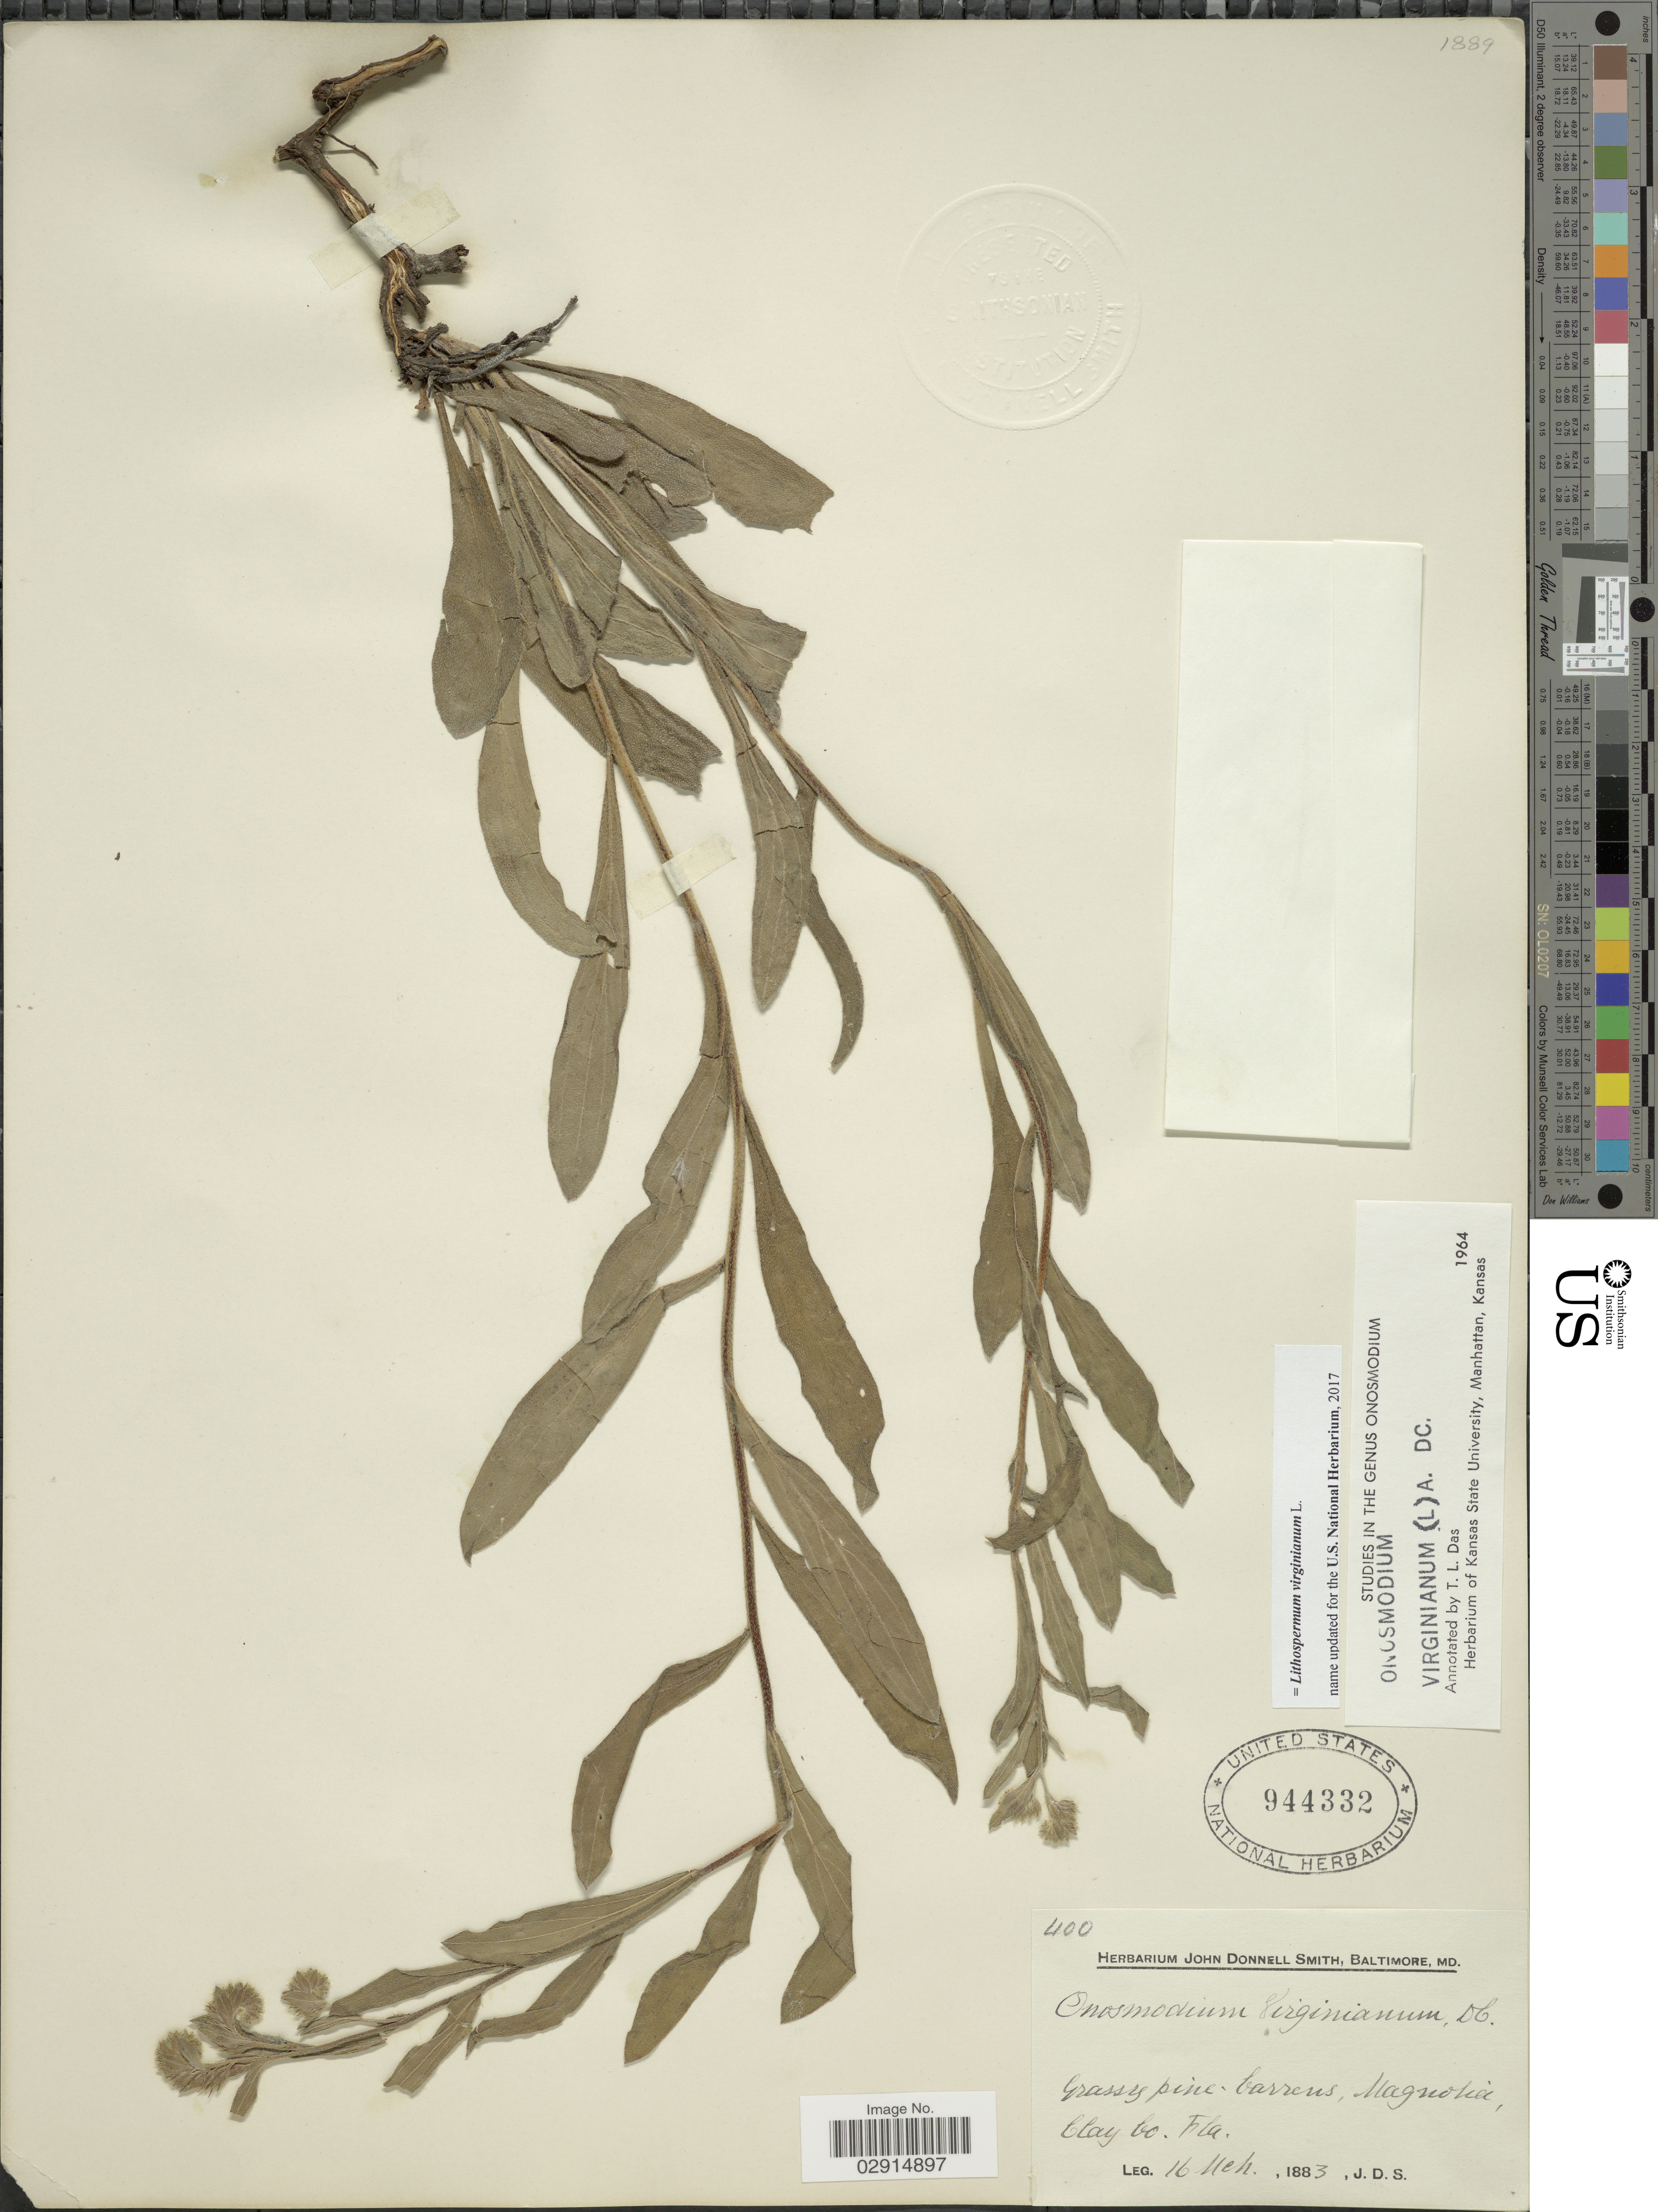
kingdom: Plantae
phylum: Tracheophyta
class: Magnoliopsida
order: Boraginales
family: Boraginaceae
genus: Lithospermum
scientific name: Lithospermum virginianum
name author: L.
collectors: J. Donnell Smith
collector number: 400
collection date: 1883-03-16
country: United States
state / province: Florida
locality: Clay Co. Fla. Magnolia.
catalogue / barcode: US 944332